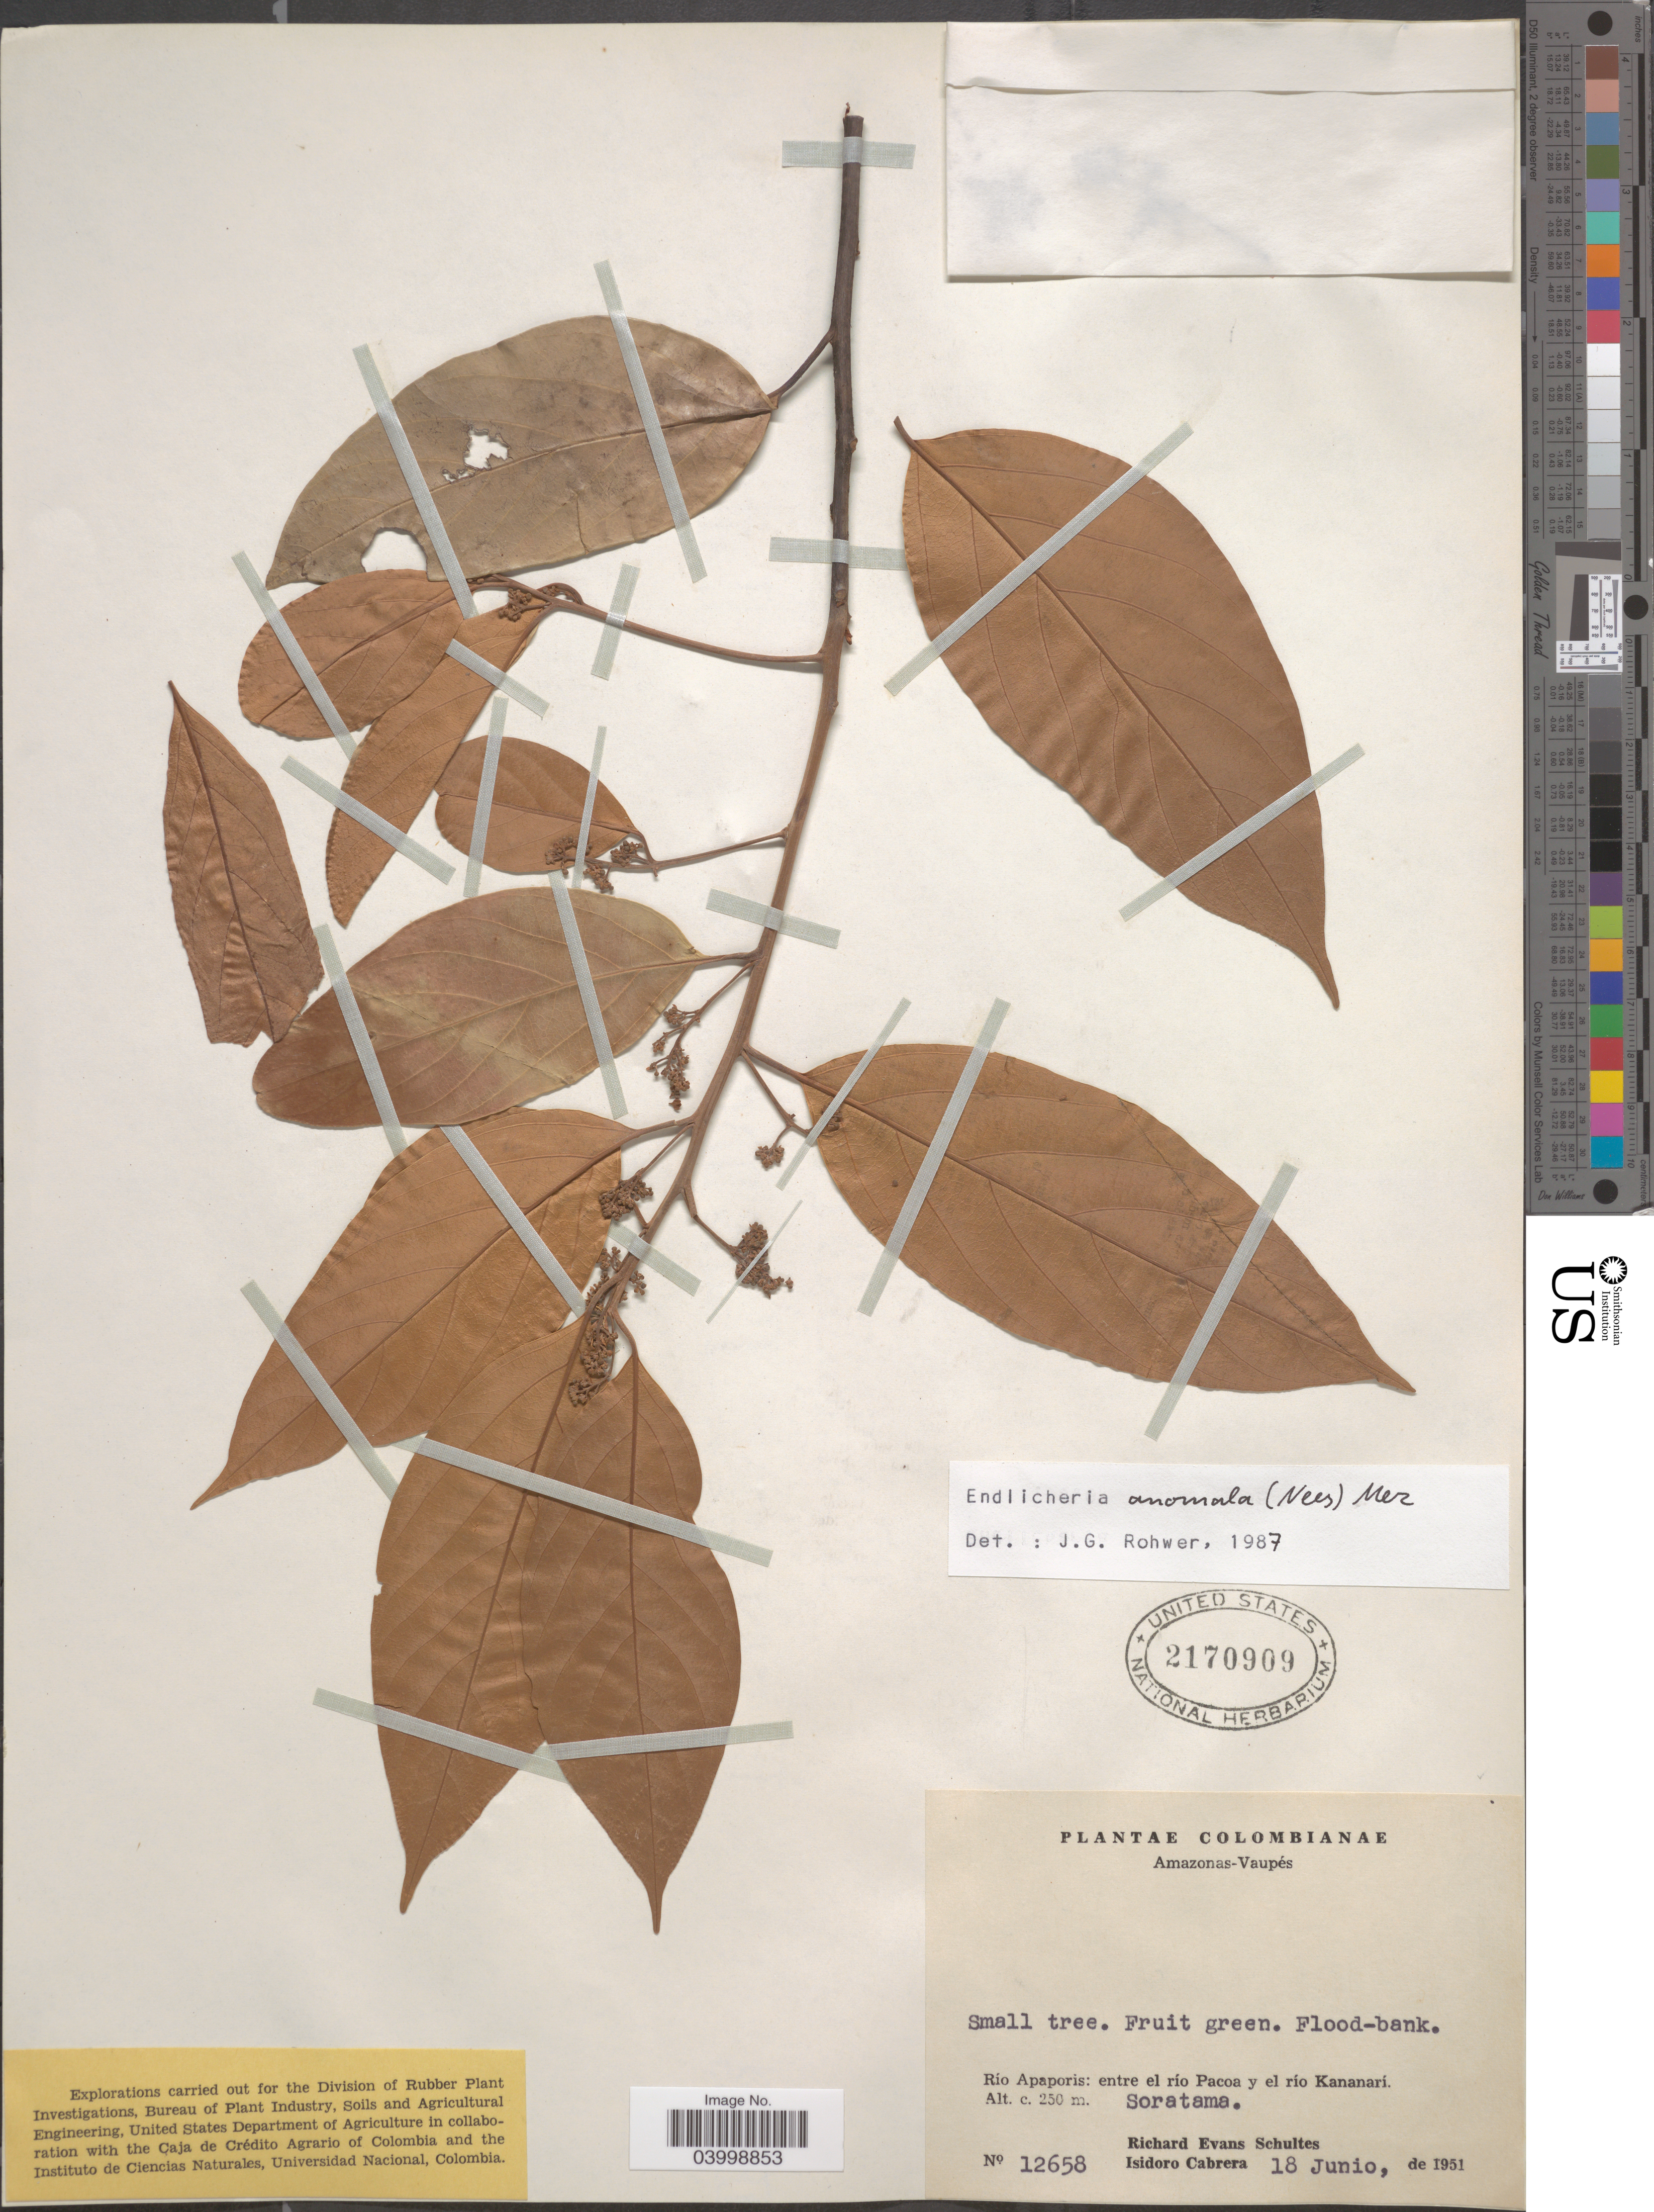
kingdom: Plantae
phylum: Tracheophyta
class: Magnoliopsida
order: Laurales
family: Lauraceae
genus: Endlicheria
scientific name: Endlicheria anomala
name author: Nees ex Meisn.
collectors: R. E. Schultes & I. Cabrera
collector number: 12658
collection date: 1951-06-18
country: Colombia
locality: Amazonas - Vaupés. Río Apaporis: entre el río Pacoa y el río Kananarí. Soratama.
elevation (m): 250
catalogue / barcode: US 2170909